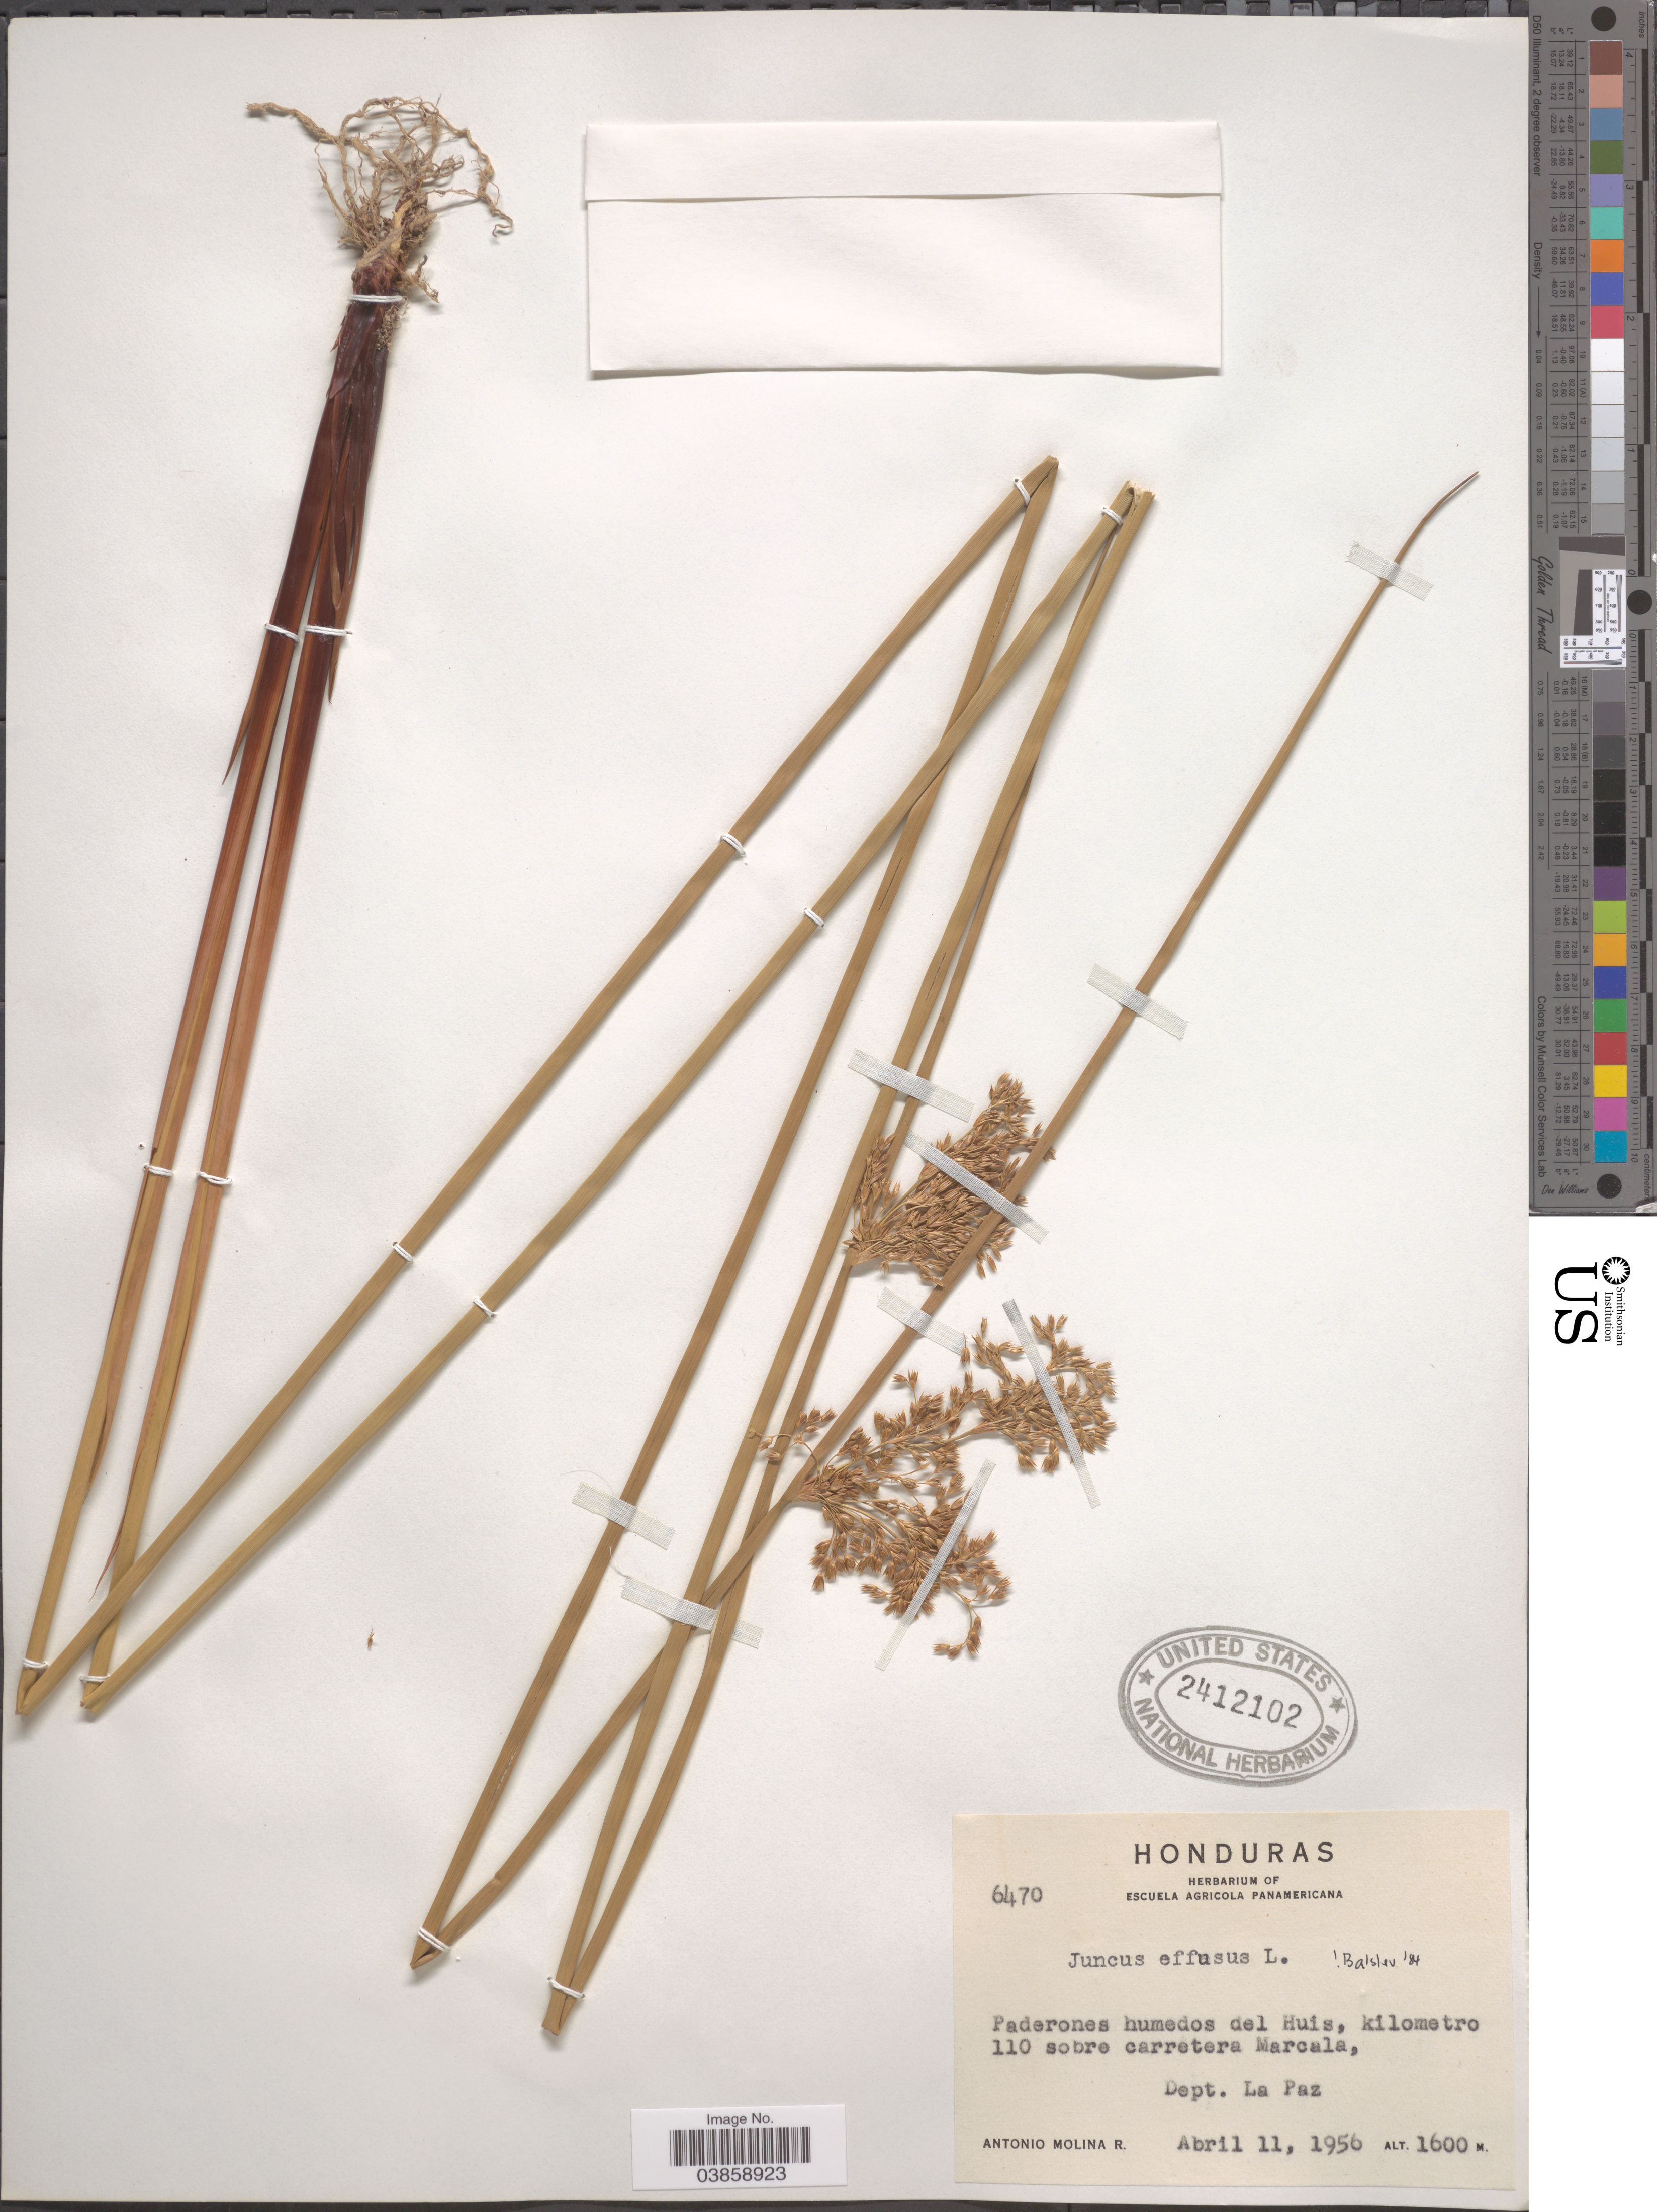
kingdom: Plantae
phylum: Tracheophyta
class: Liliopsida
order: Poales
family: Juncaceae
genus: Juncus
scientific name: Juncus effusus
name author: L.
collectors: A. Molina R.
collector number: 6470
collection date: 1956-04-11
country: Honduras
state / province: La Paz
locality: Paderones humedos del Huis, kilometro 110 sobre carretera Marcala, Dept. La Paz.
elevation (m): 1600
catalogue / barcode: US 2412102